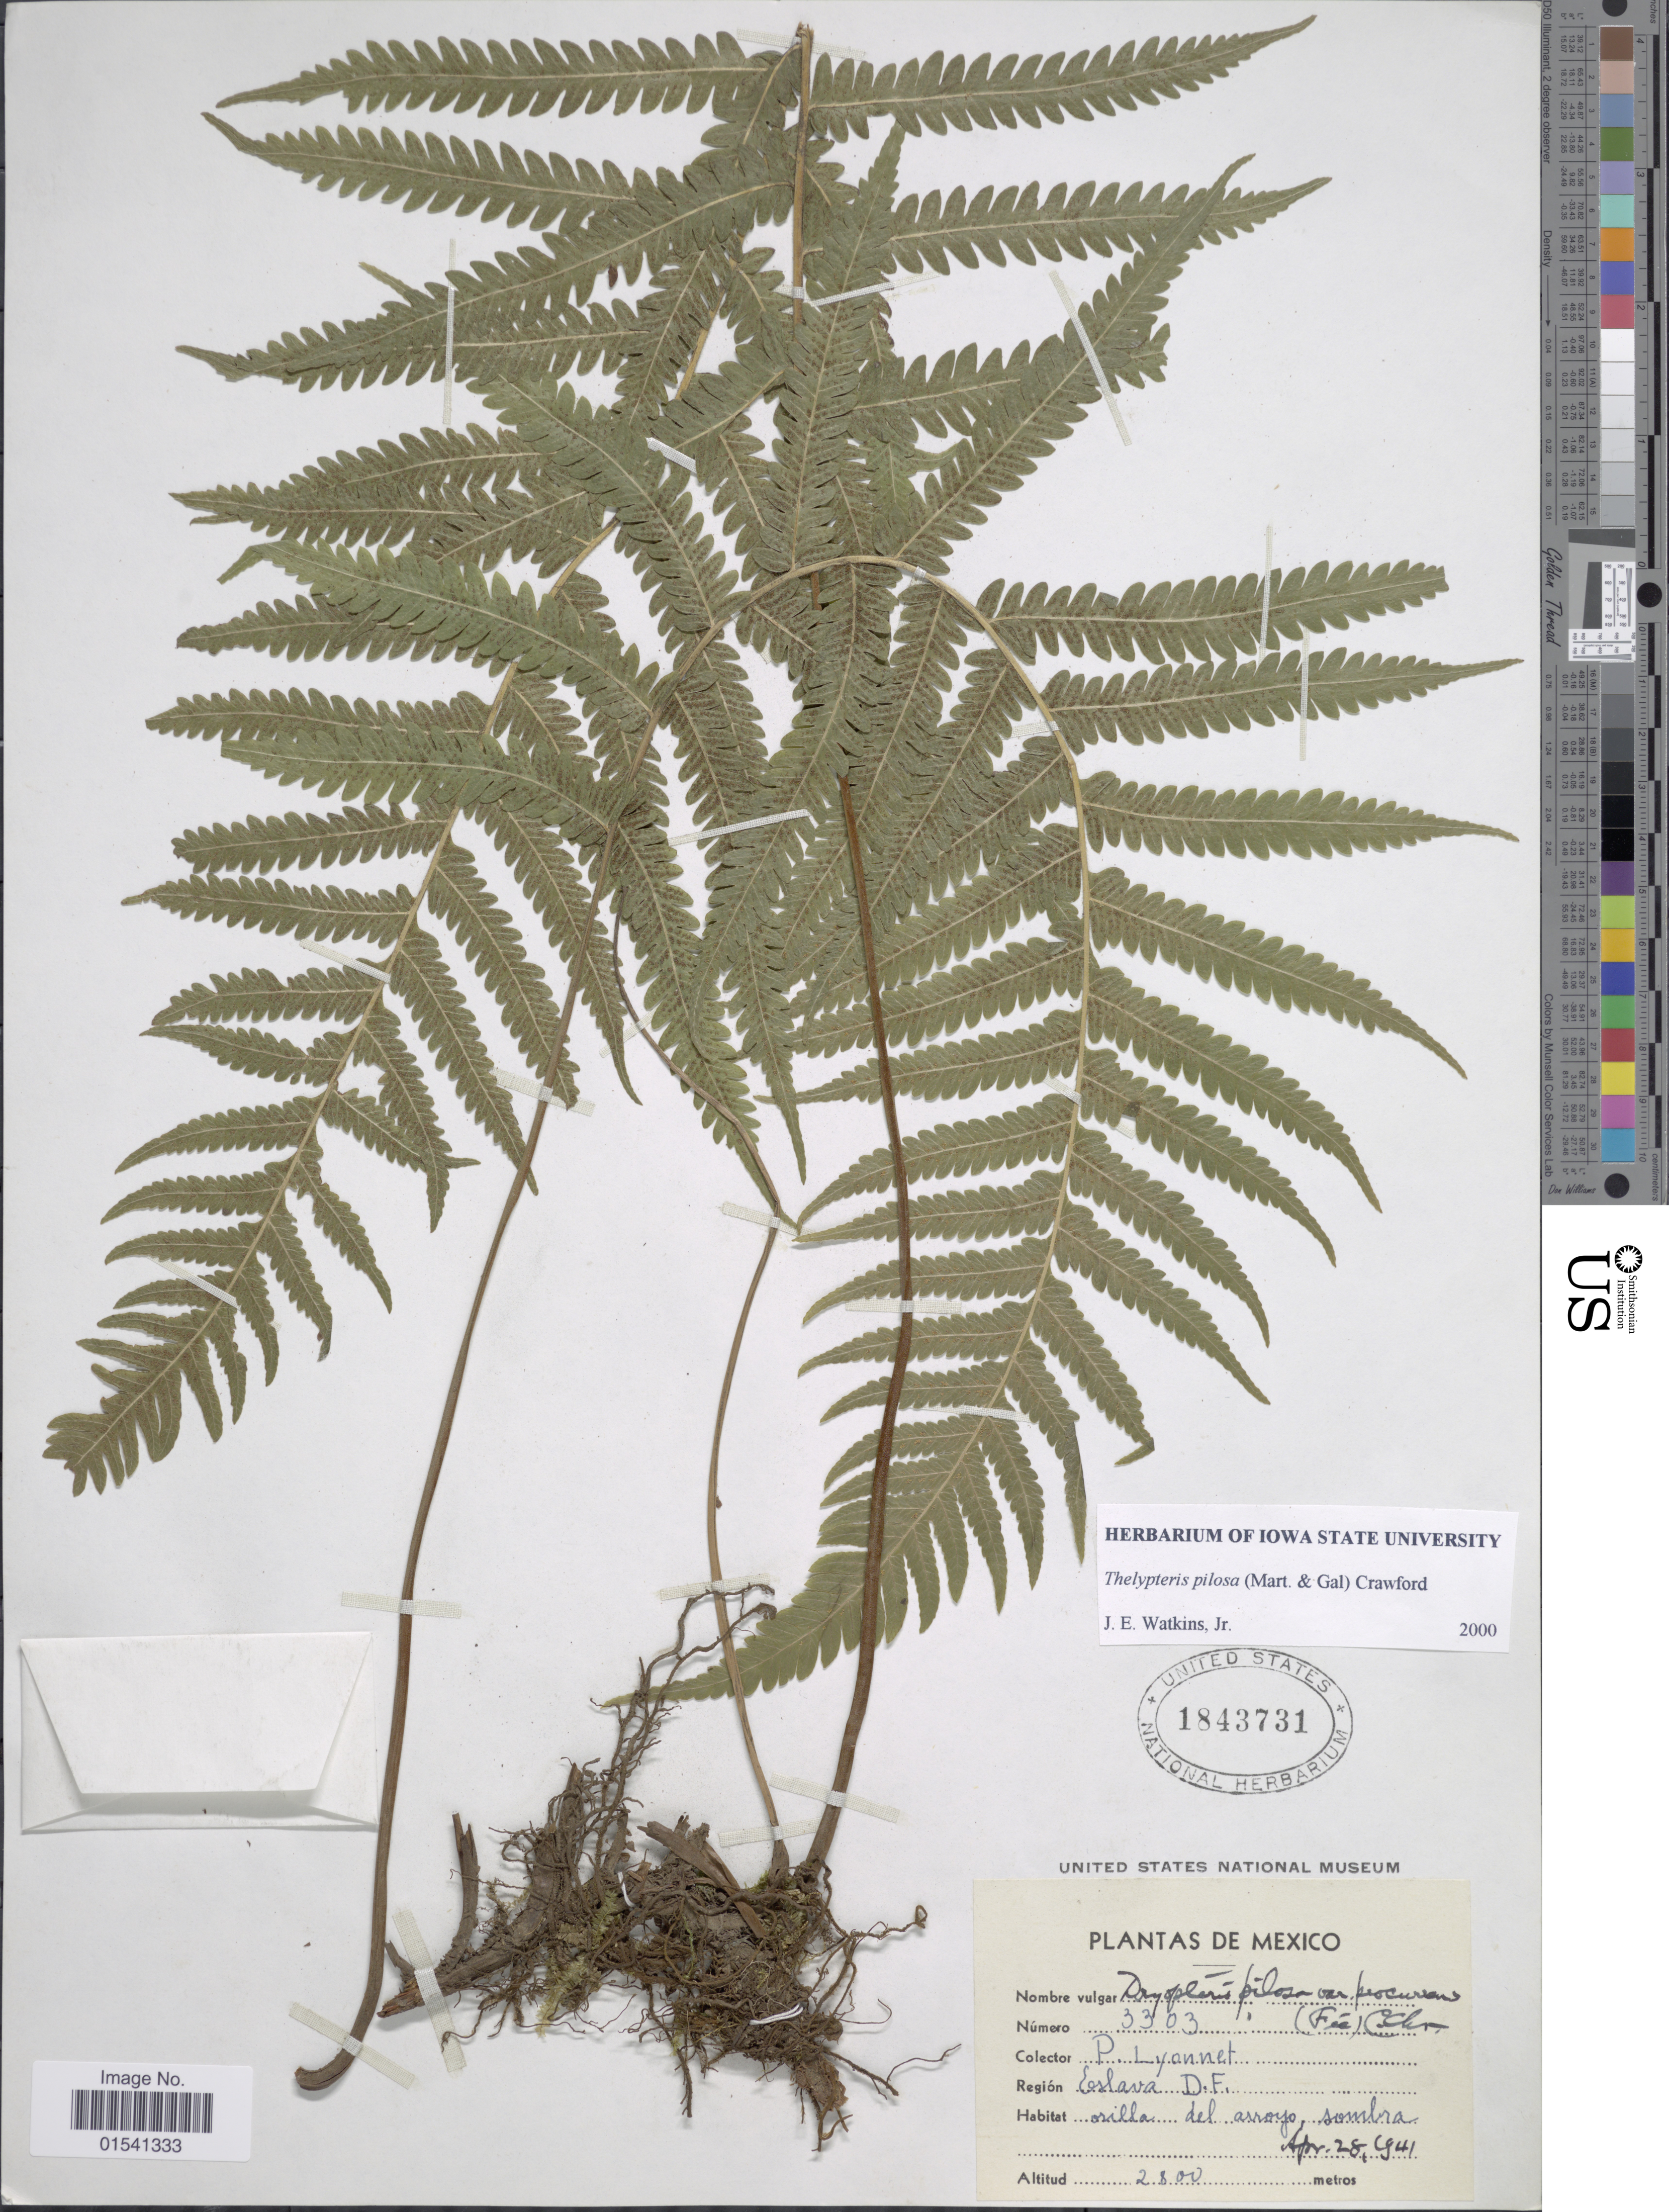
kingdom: Plantae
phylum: Tracheophyta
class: Polypodiopsida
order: Polypodiales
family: Thelypteridaceae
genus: Stegnogramma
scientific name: Stegnogramma pilosa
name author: (M. Martens & Galeotti) K. Iwats.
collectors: P. Lyonnet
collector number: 3303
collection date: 1941-04-28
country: Mexico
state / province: Distrito Federal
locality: Región Eslava, orilla del arroyo, sombra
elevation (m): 2800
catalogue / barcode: US 1843731